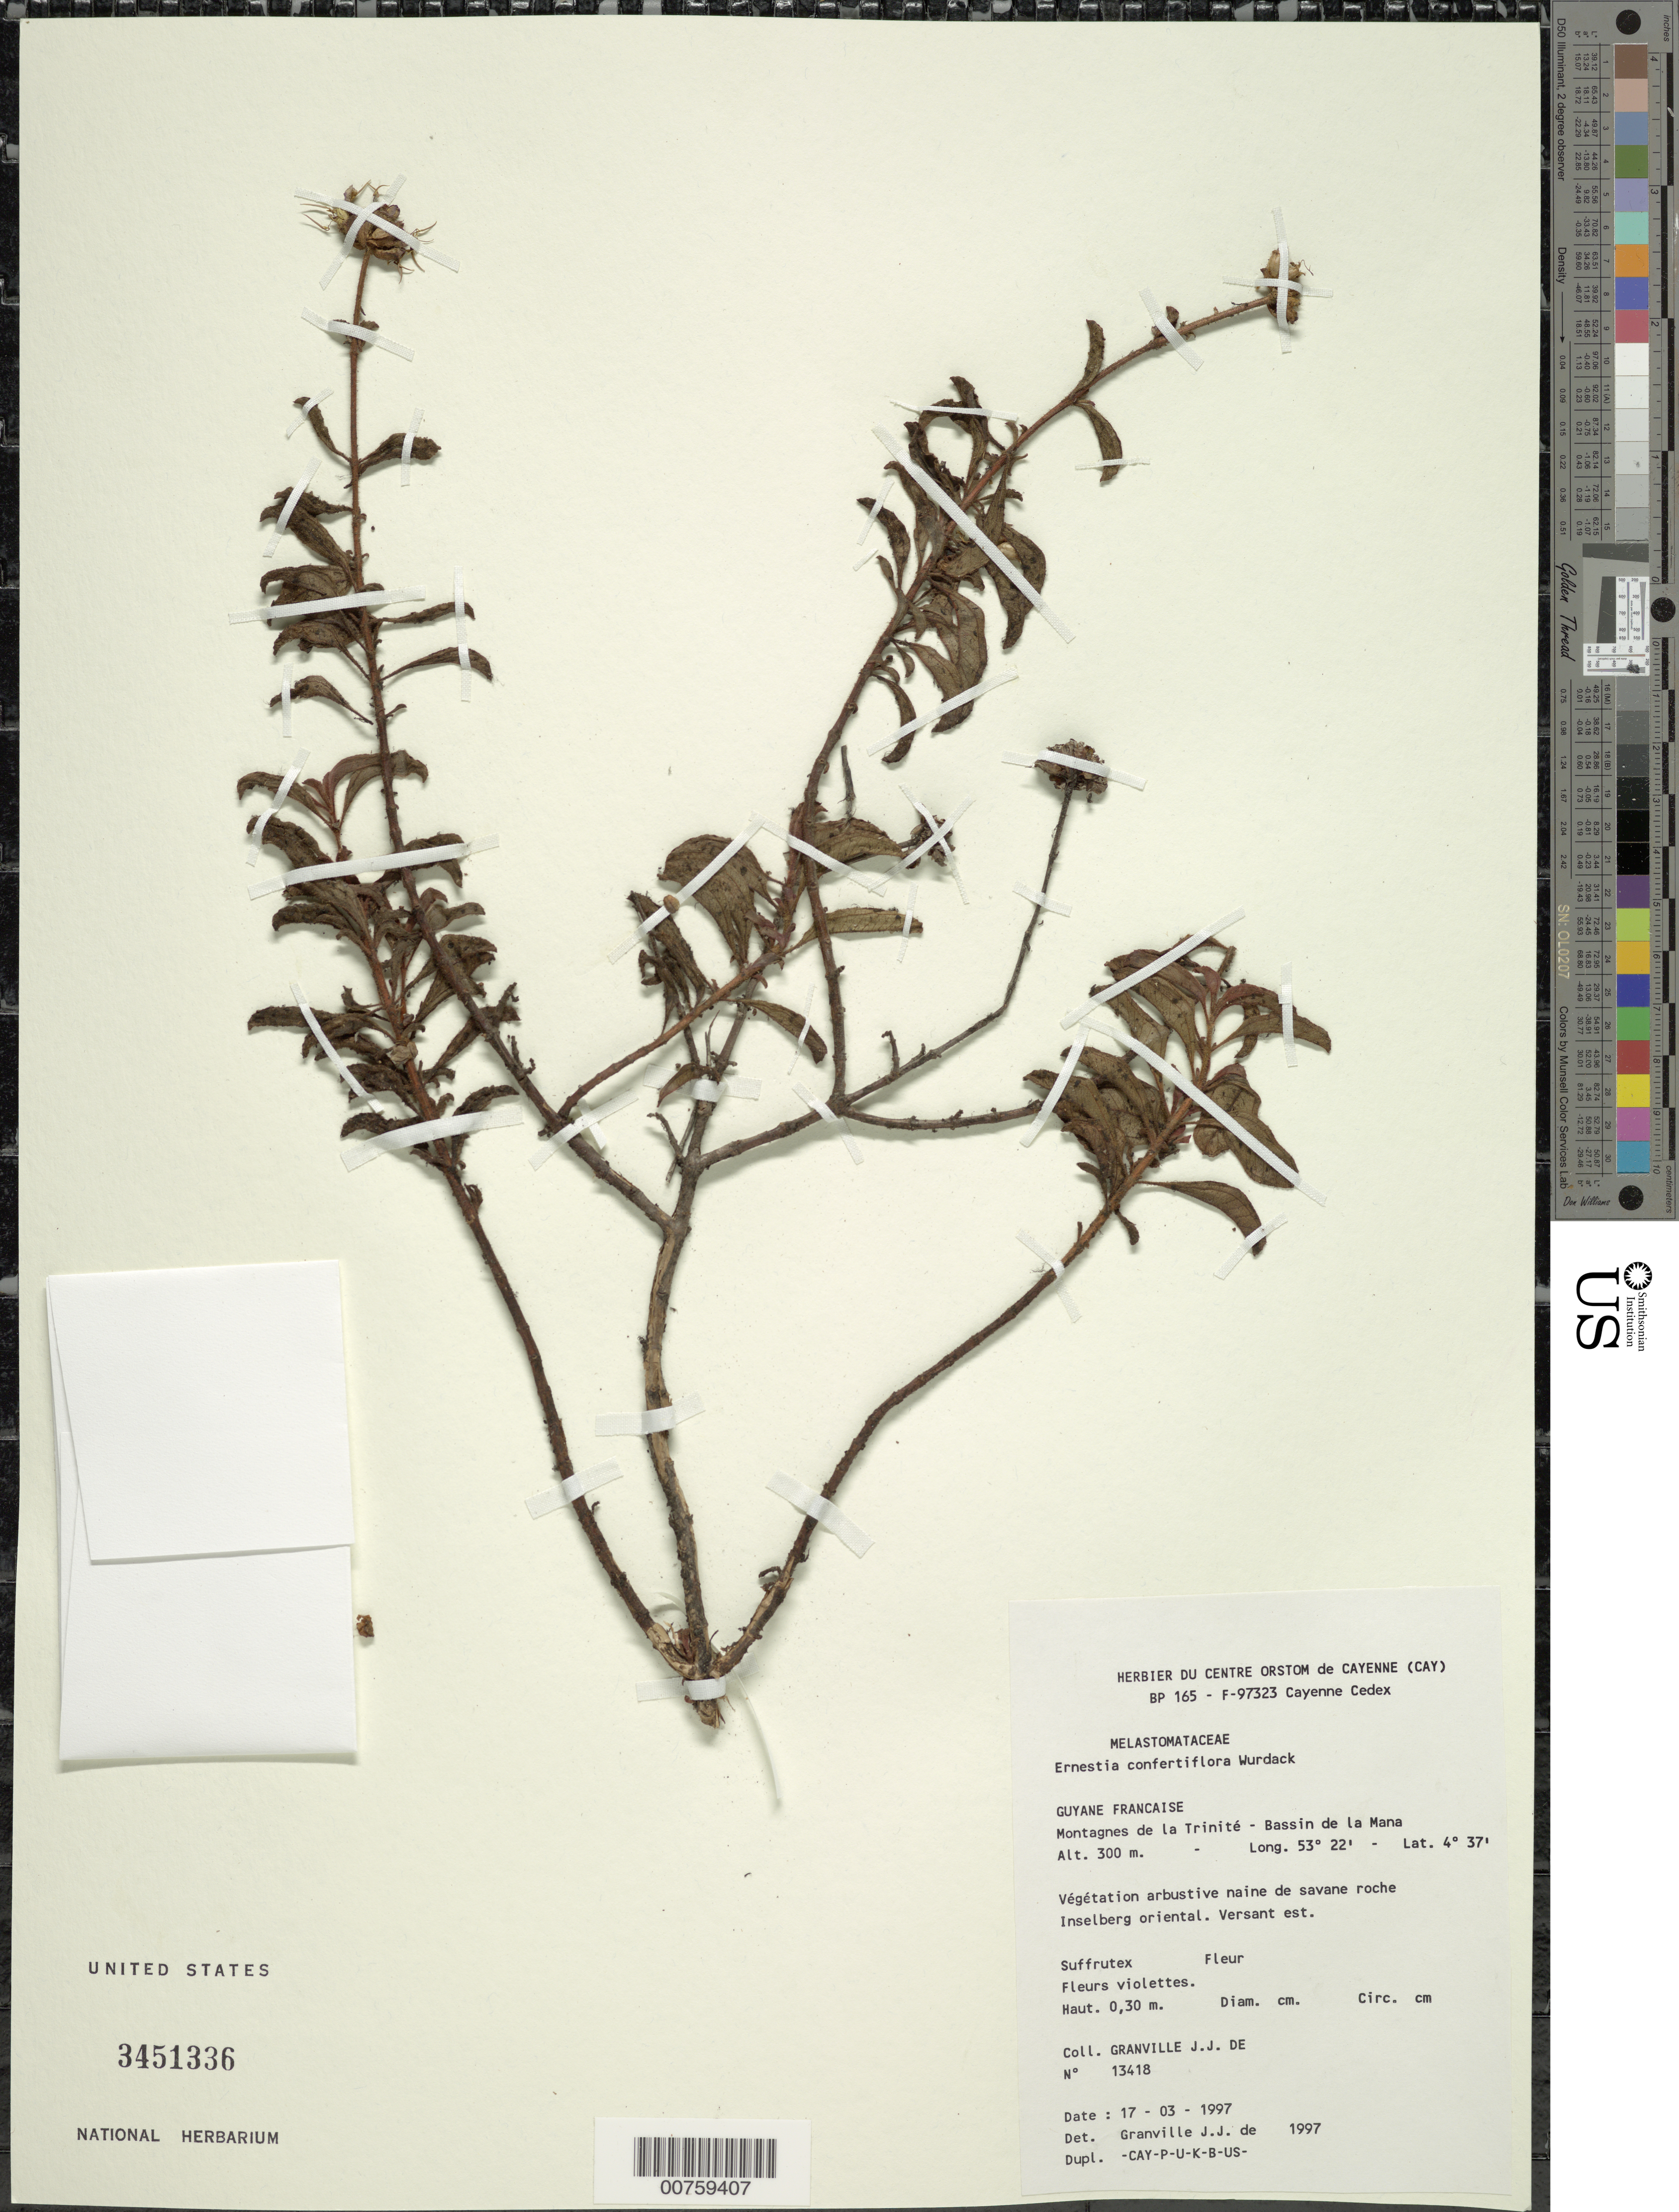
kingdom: Plantae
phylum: Tracheophyta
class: Magnoliopsida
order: Myrtales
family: Melastomataceae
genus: Ernestia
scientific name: Ernestia confertiflora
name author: Wurdack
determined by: Michelangeli, F. A.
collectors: J.-J. de Granville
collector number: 13418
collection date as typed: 17-Mar-97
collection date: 1997-03-17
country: French Guiana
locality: Montagnes de la Trinité, Bassin de la Mana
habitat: Végétation arbustive naine de savane roche. Inselberg oriental. Versant est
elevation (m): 300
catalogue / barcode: US 3451336